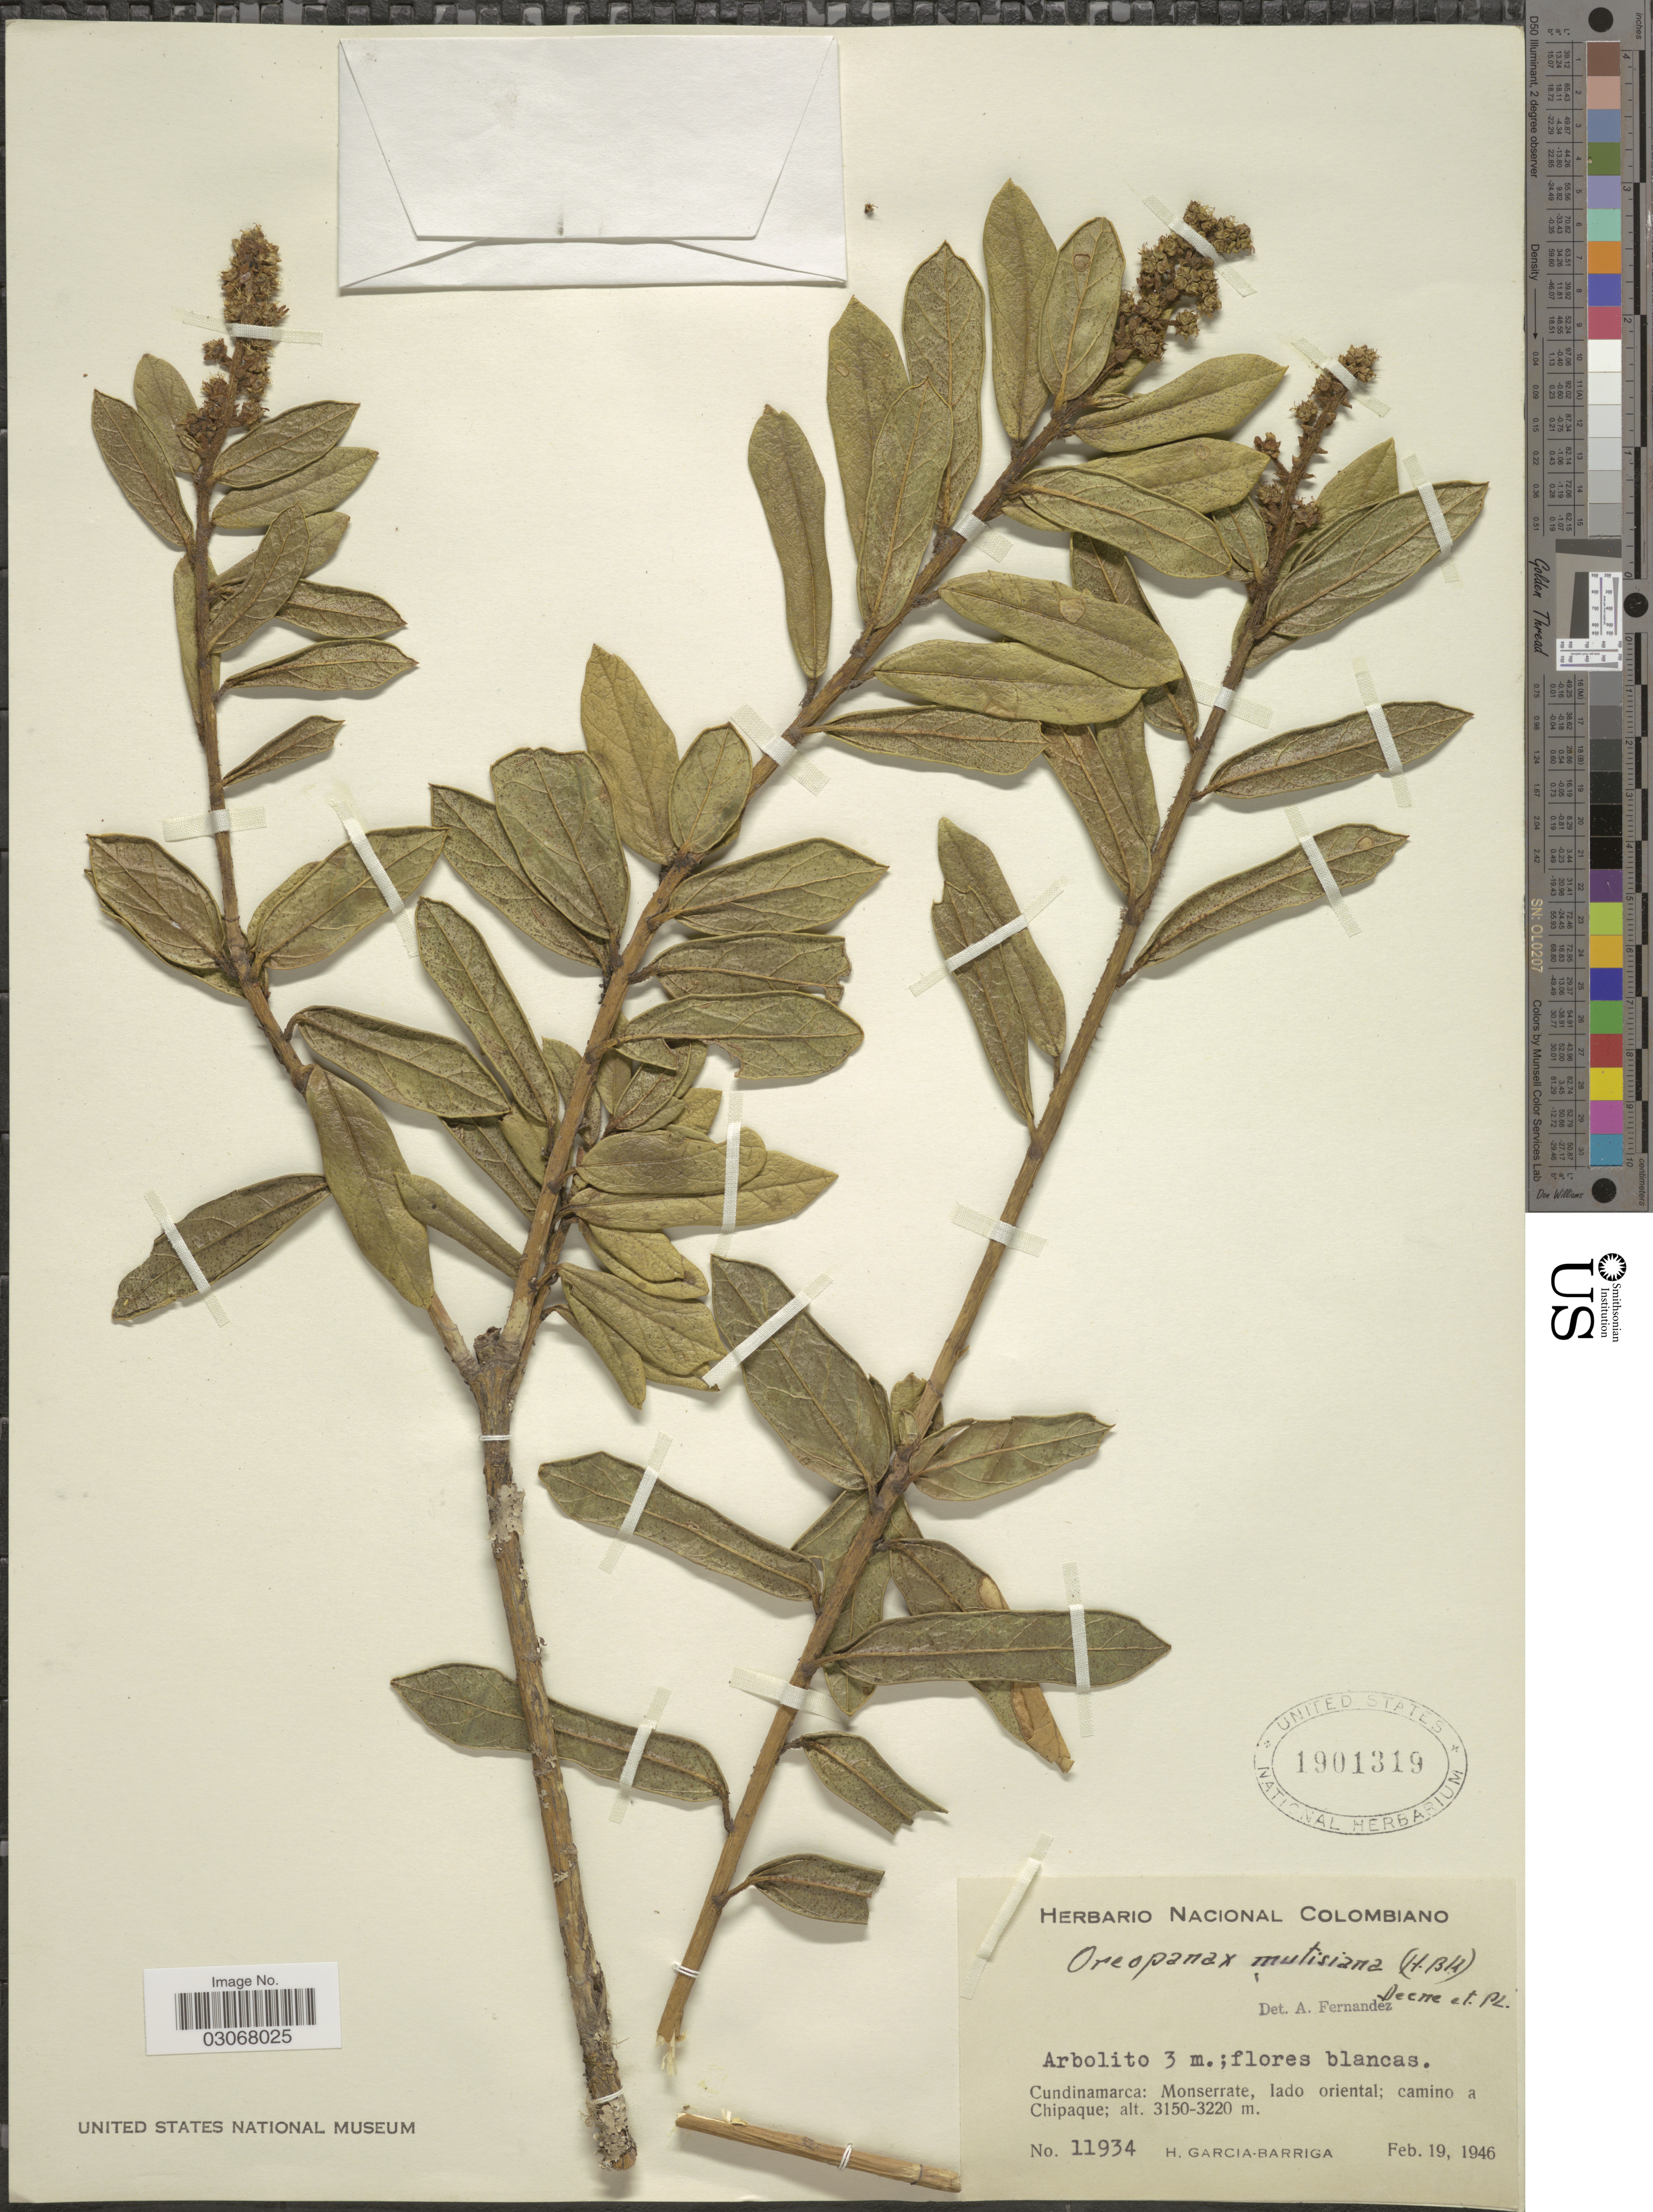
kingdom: Plantae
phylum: Tracheophyta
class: Magnoliopsida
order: Apiales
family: Araliaceae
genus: Oreopanax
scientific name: Oreopanax mutisianus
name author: (Kunth) Decne. & Planch.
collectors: H. García Barriga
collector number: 11934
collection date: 1946-02-19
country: Colombia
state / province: Cundinamarca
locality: Monserrate, lado oriental; camino a Chipaque.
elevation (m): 3150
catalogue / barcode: US 1901319